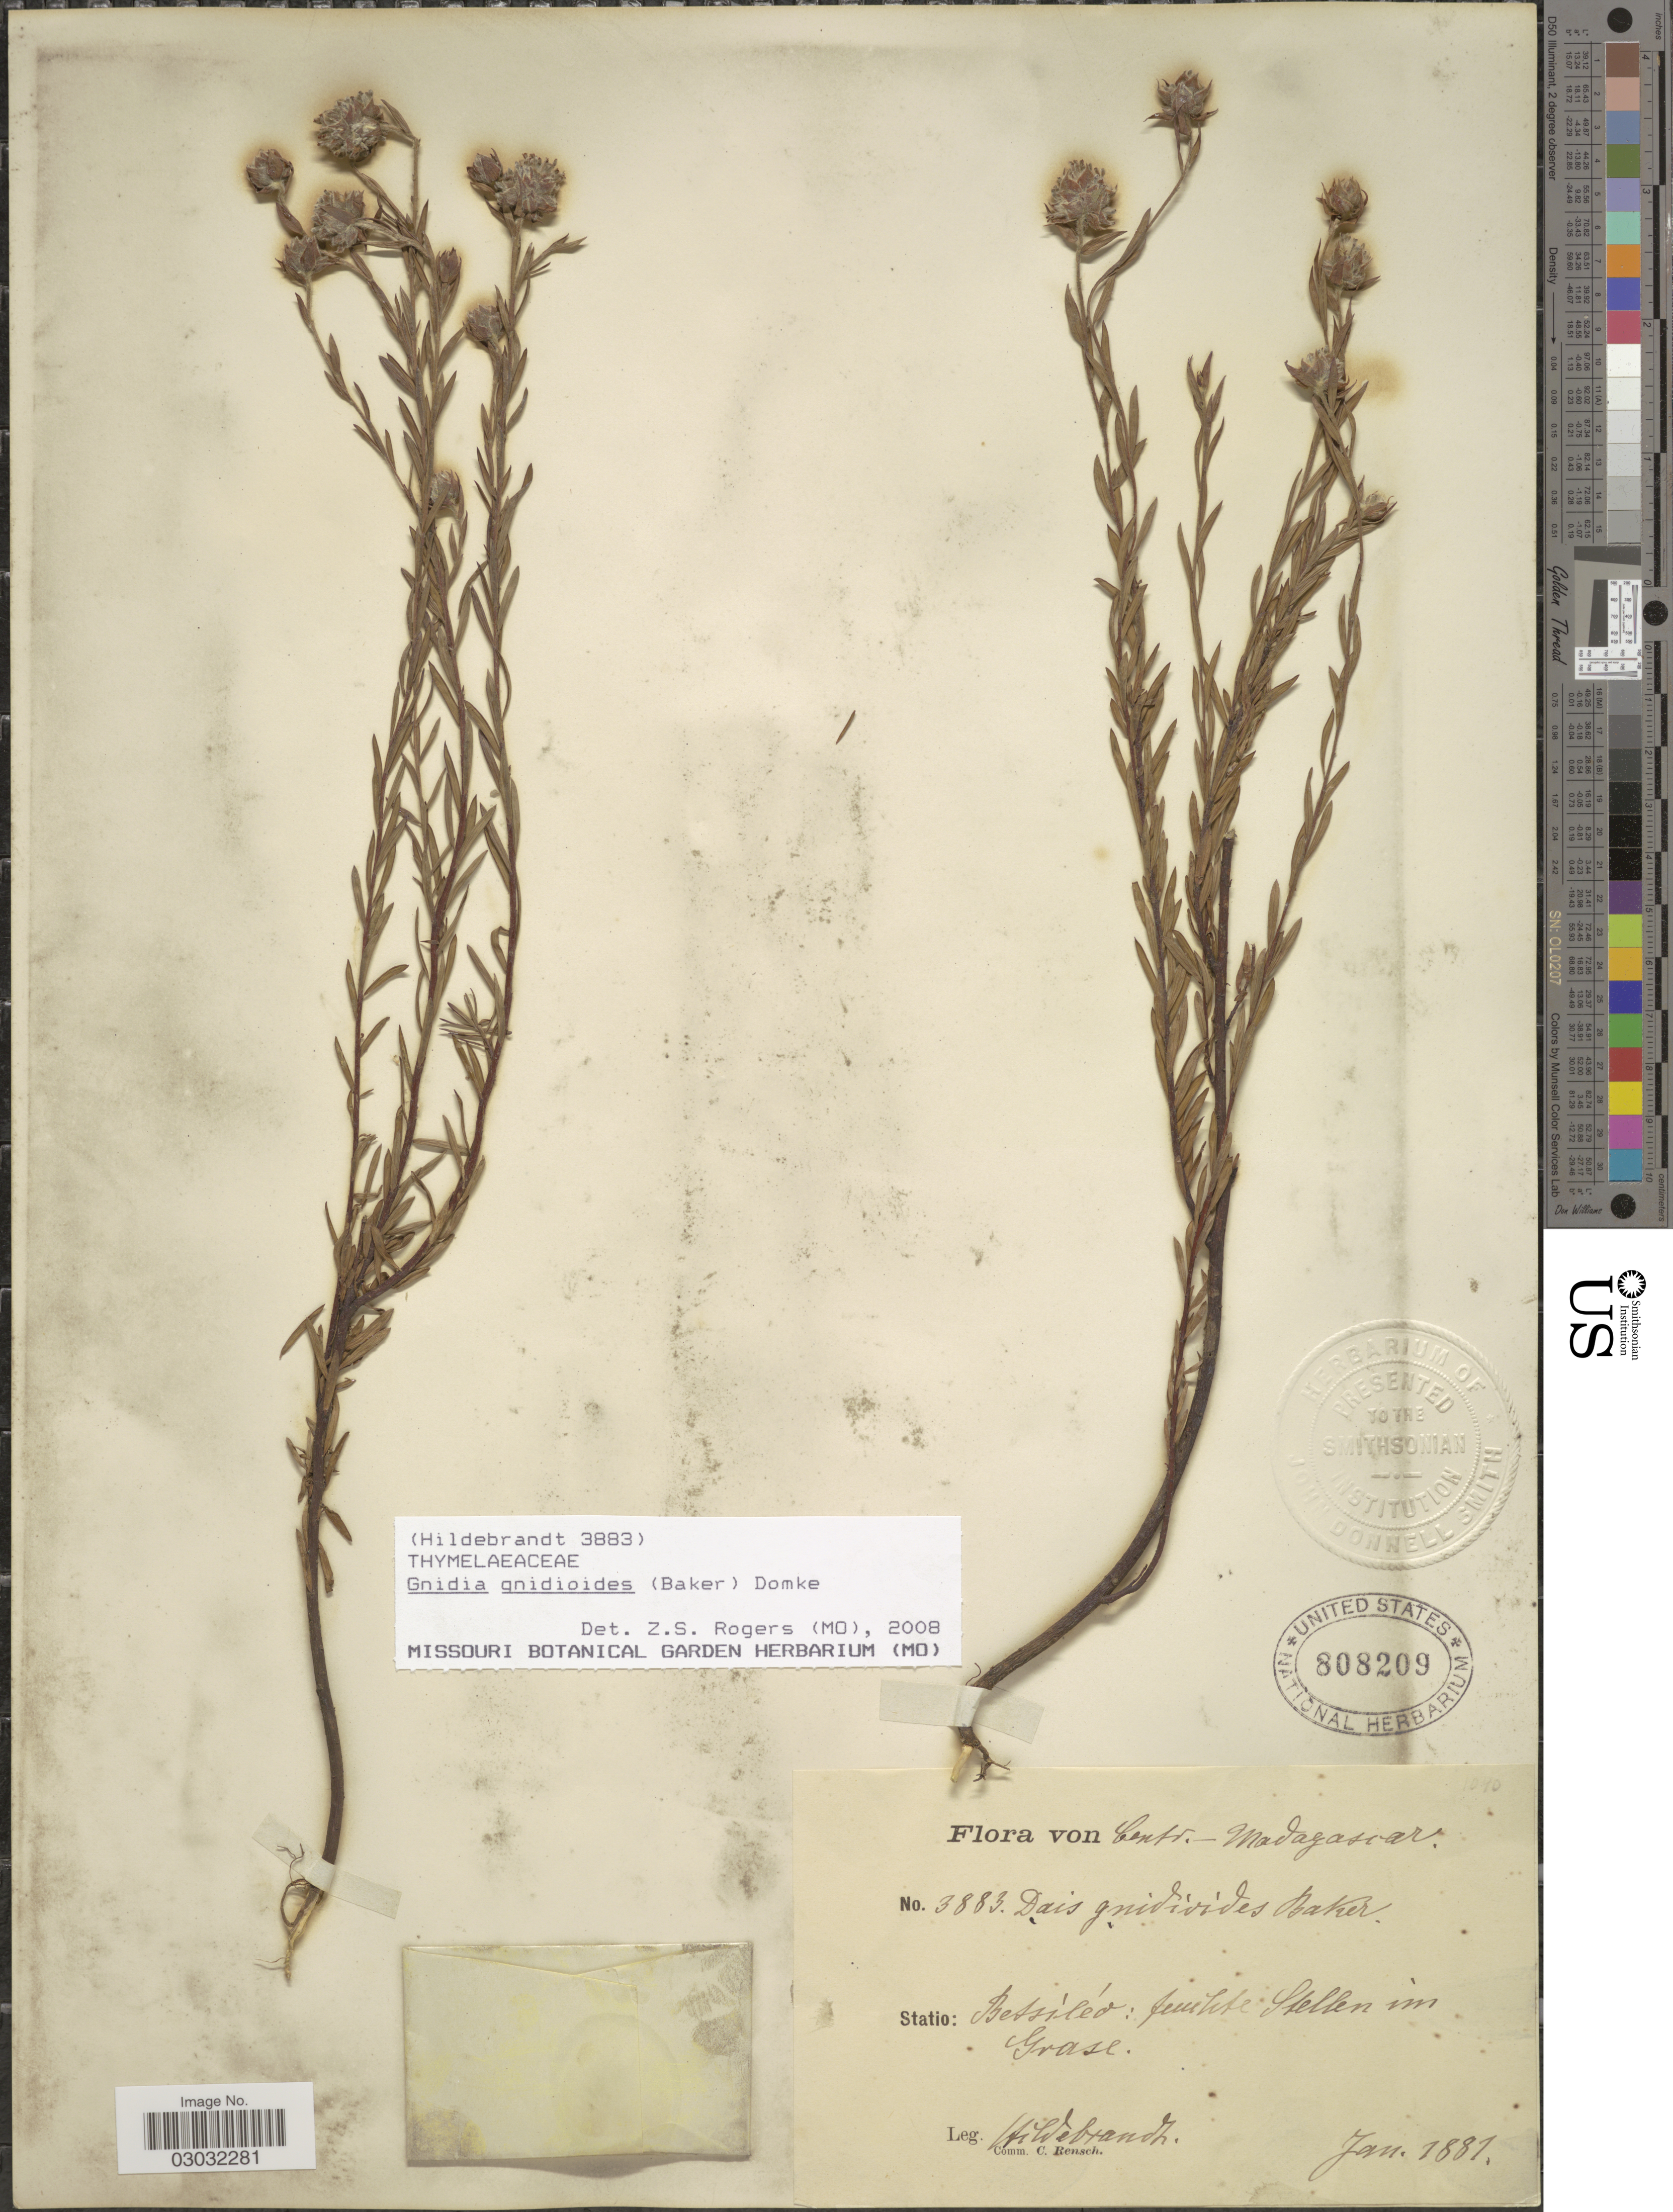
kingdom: Plantae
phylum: Tracheophyta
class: Magnoliopsida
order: Malvales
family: Thymelaeaceae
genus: Lasiosiphon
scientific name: Lasiosiphon gnidioides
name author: (Baker) Boatwr. & J.C. Manning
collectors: J. Hildebrandt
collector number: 3883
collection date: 1881-01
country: Madagascar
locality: Centr.-Madagascar. Statio: Betsiléo.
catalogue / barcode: US 808209